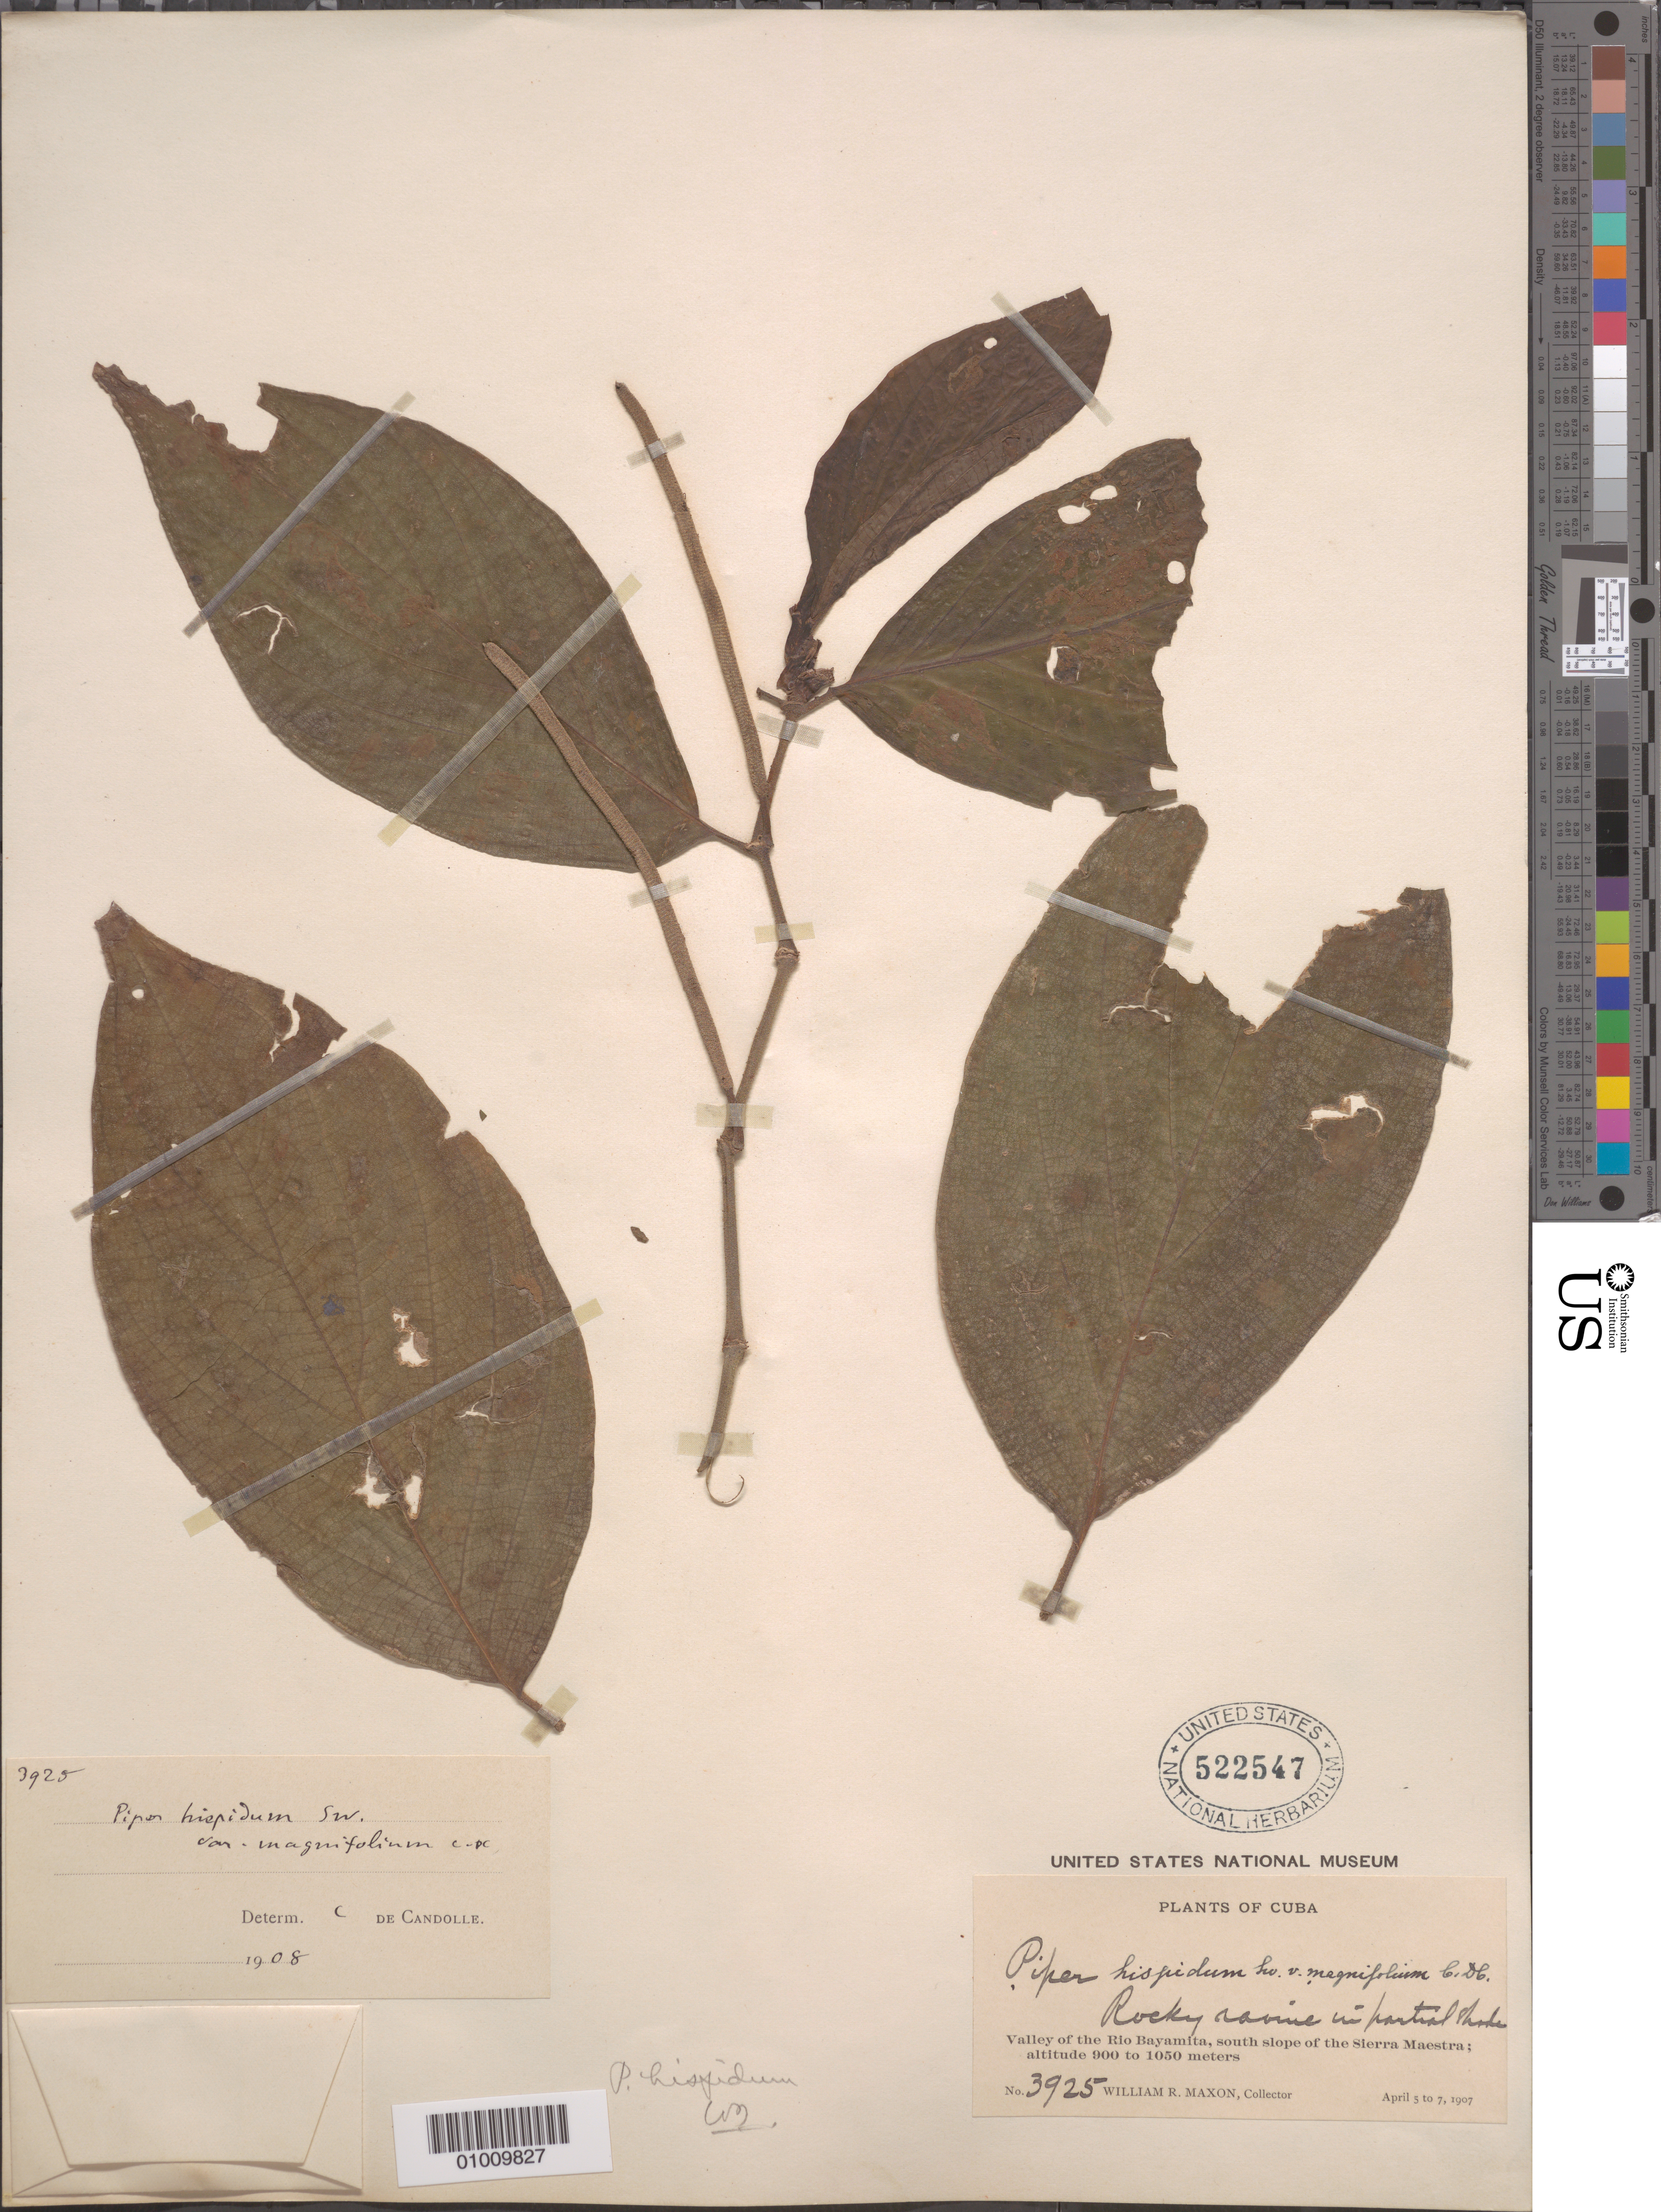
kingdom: Plantae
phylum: Tracheophyta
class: Magnoliopsida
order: Piperales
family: Piperaceae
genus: Piper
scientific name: Piper hispidum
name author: Sw.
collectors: W. R. Maxon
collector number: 3925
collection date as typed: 05 Apr 1907 to 07 Apr 1907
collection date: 1907-04-05/1907-04-07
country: Cuba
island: Cuba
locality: Valley of Rio Bayamita, S slope of the Sierra Maestra Rocky ravine in partial shade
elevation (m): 900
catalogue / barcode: US 522547